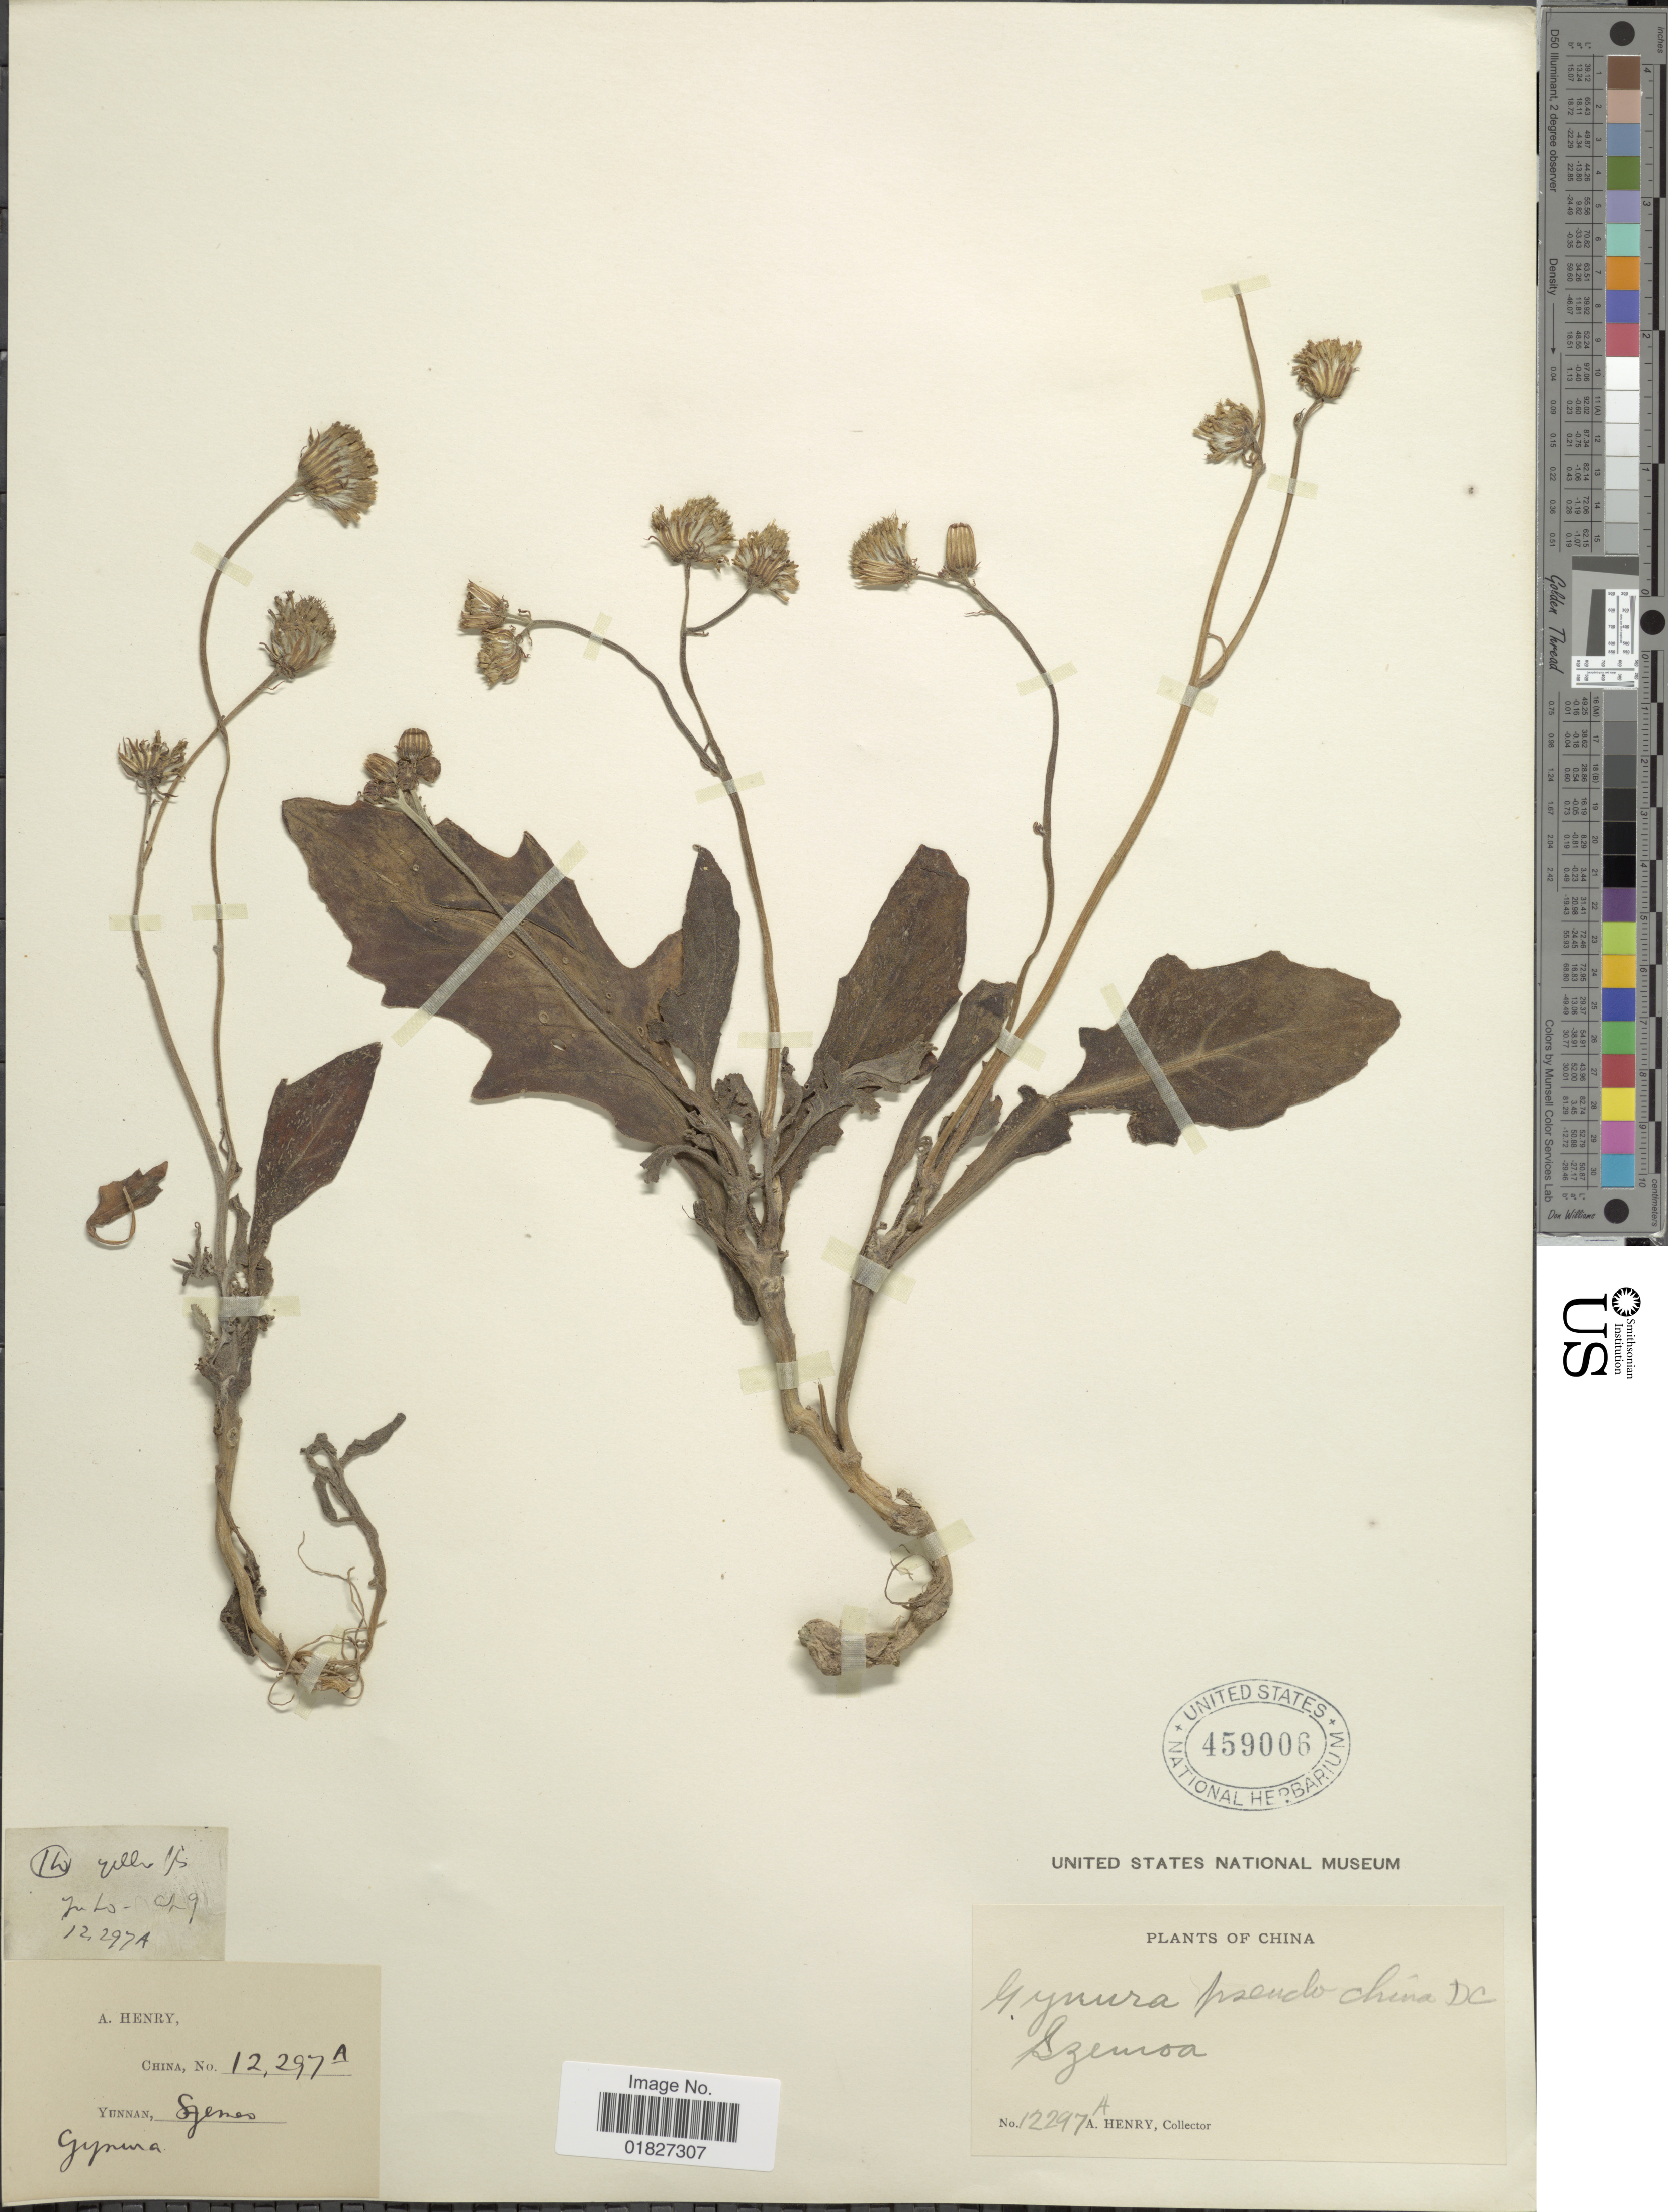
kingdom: Plantae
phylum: Tracheophyta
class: Magnoliopsida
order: Asterales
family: Asteraceae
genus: Gynura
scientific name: Gynura pseudochina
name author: (L.) DC.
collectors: A. Henry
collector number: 12297 A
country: China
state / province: Yunnan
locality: Szemoa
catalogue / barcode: US 459006